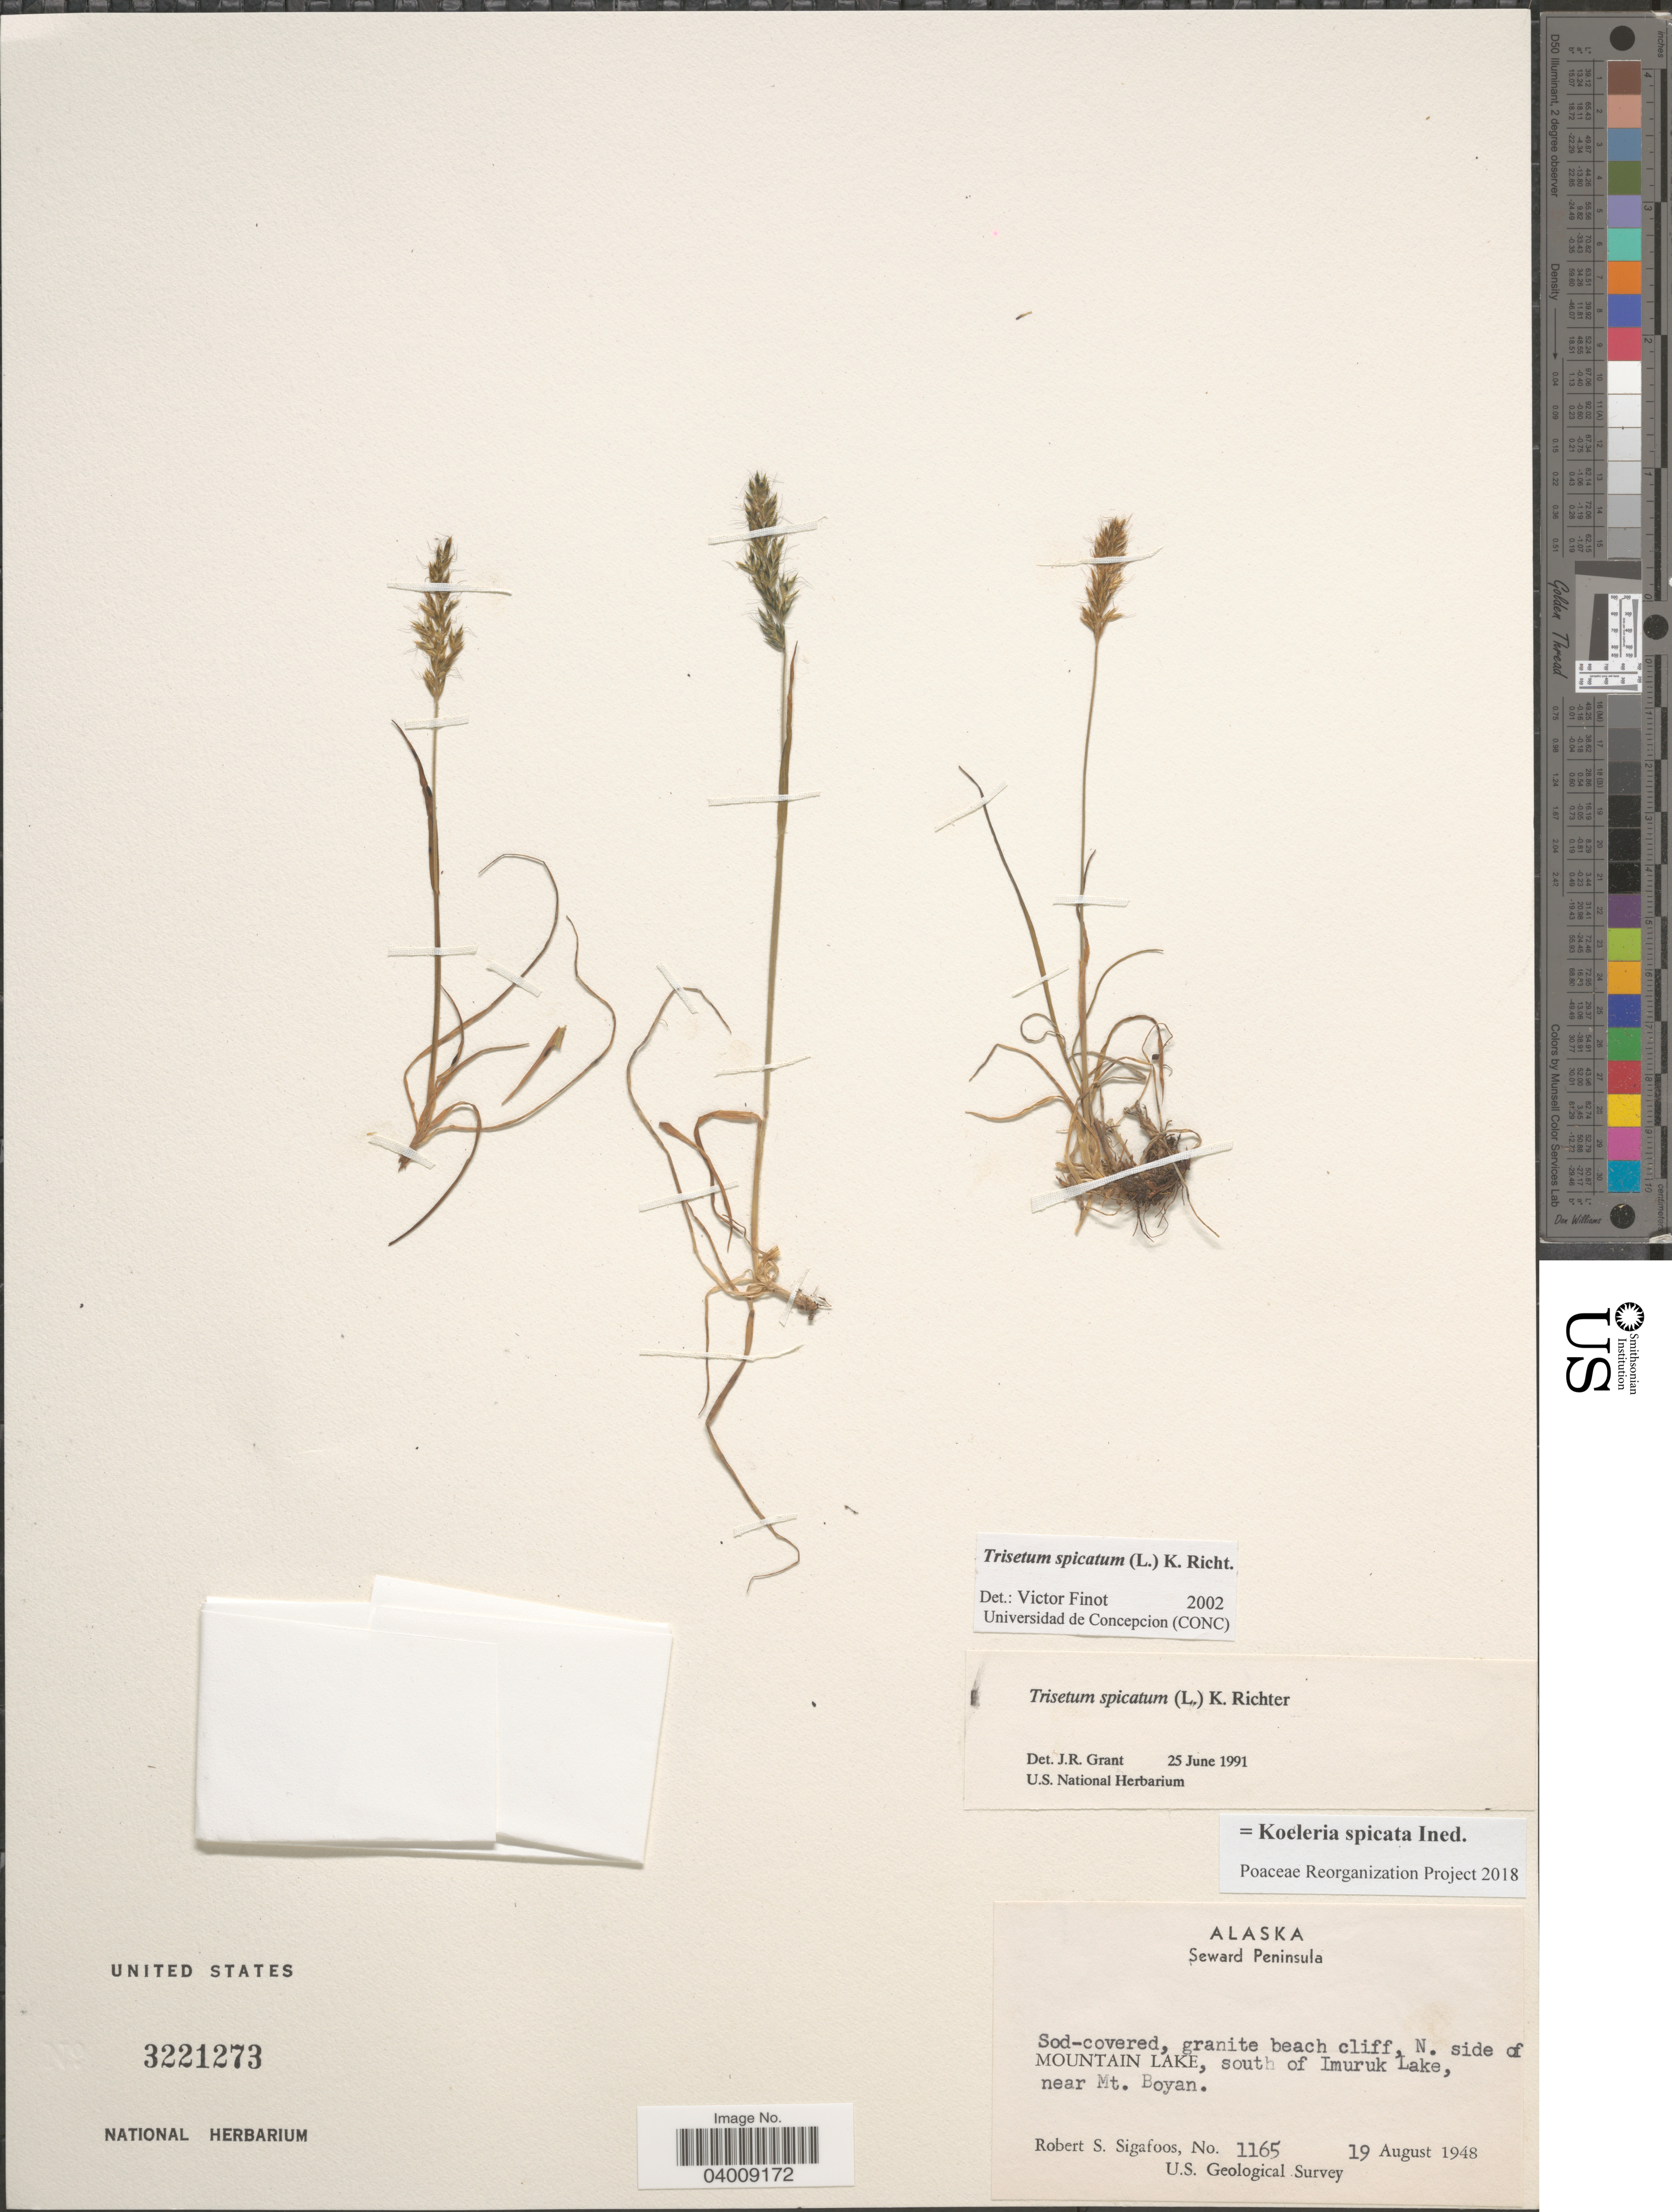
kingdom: Plantae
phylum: Tracheophyta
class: Liliopsida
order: Poales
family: Poaceae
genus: Koeleria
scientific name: Koeleria spicata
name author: (L.) Barberá et al.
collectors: R. Sigafoos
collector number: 1165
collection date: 1948-08-19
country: United States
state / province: Alaska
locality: Seward Peninsula. Sod-covered, granite beach cliff, N. side of Mountain Lake, south of Imuruk Lake, near Mt. Boyan.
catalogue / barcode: US 3221273